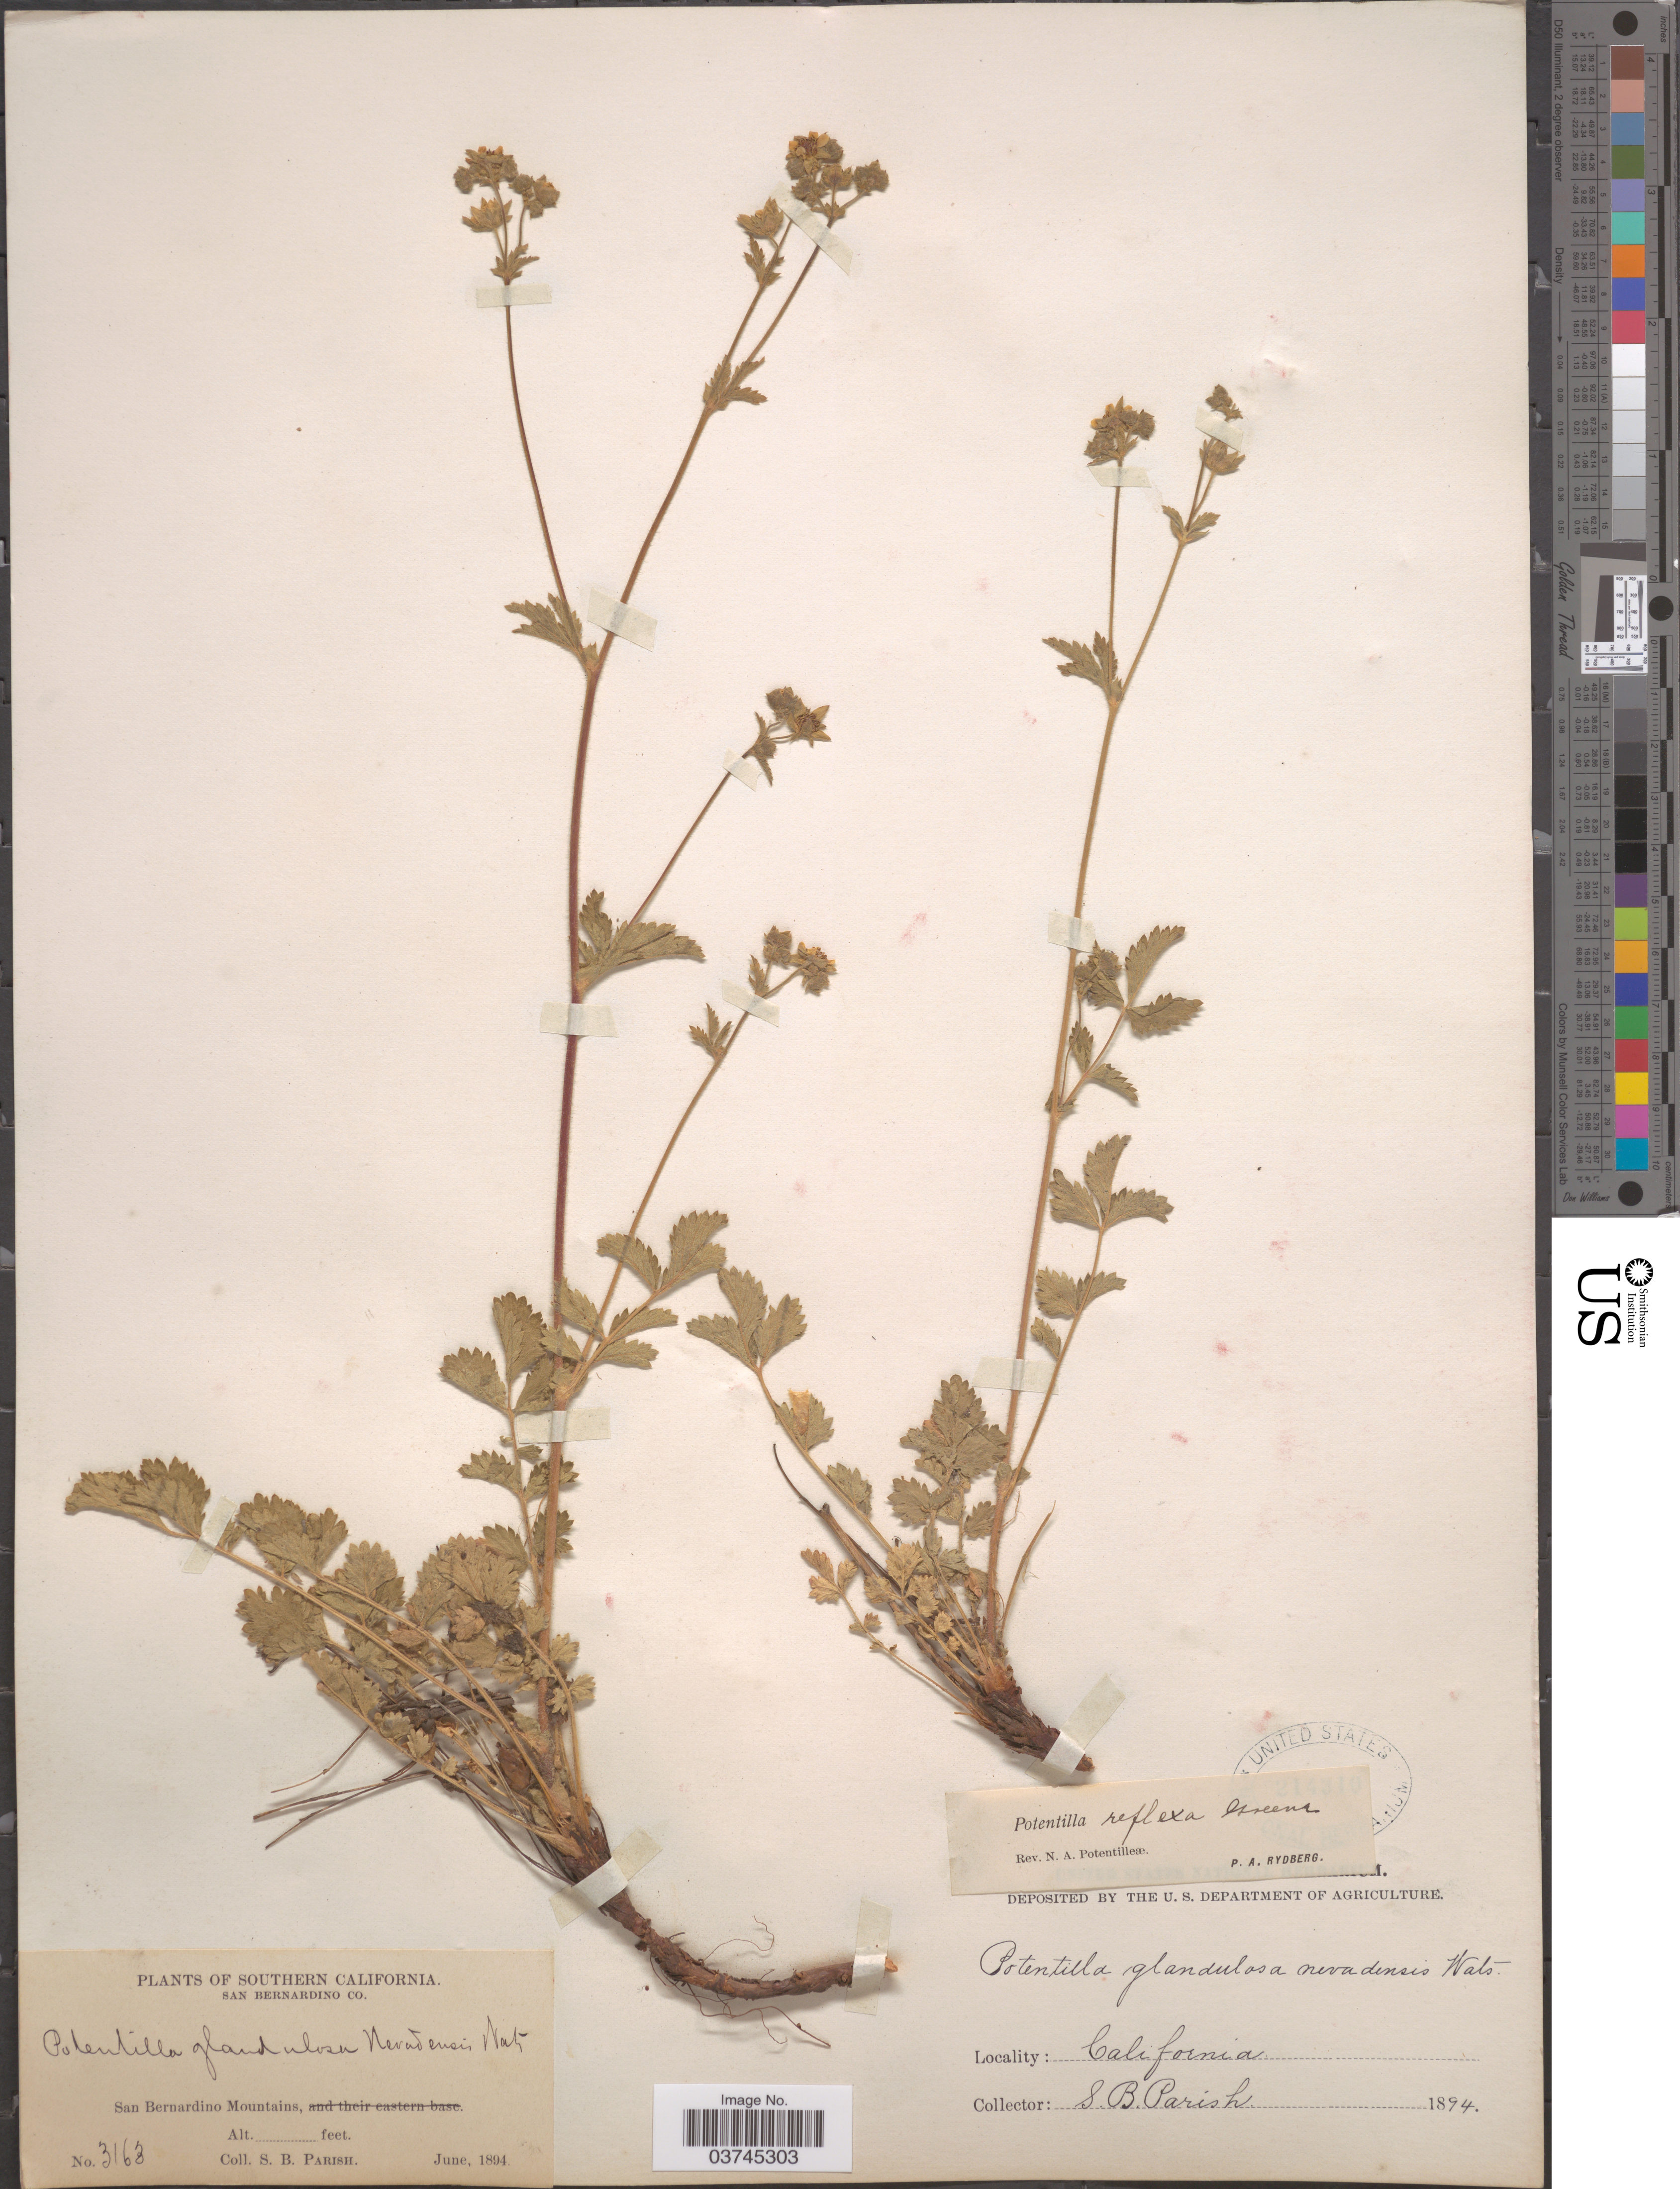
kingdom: Plantae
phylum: Tracheophyta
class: Magnoliopsida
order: Rosales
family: Rosaceae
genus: Drymocallis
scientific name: Drymocallis glandulosa subsp. reflexa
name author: (Greene) Soják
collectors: S. B. Parish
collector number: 3163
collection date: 1894-06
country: United States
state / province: California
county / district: San Bernardino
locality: Southern California. San Bernardino Co. San Bernardino Mountains.